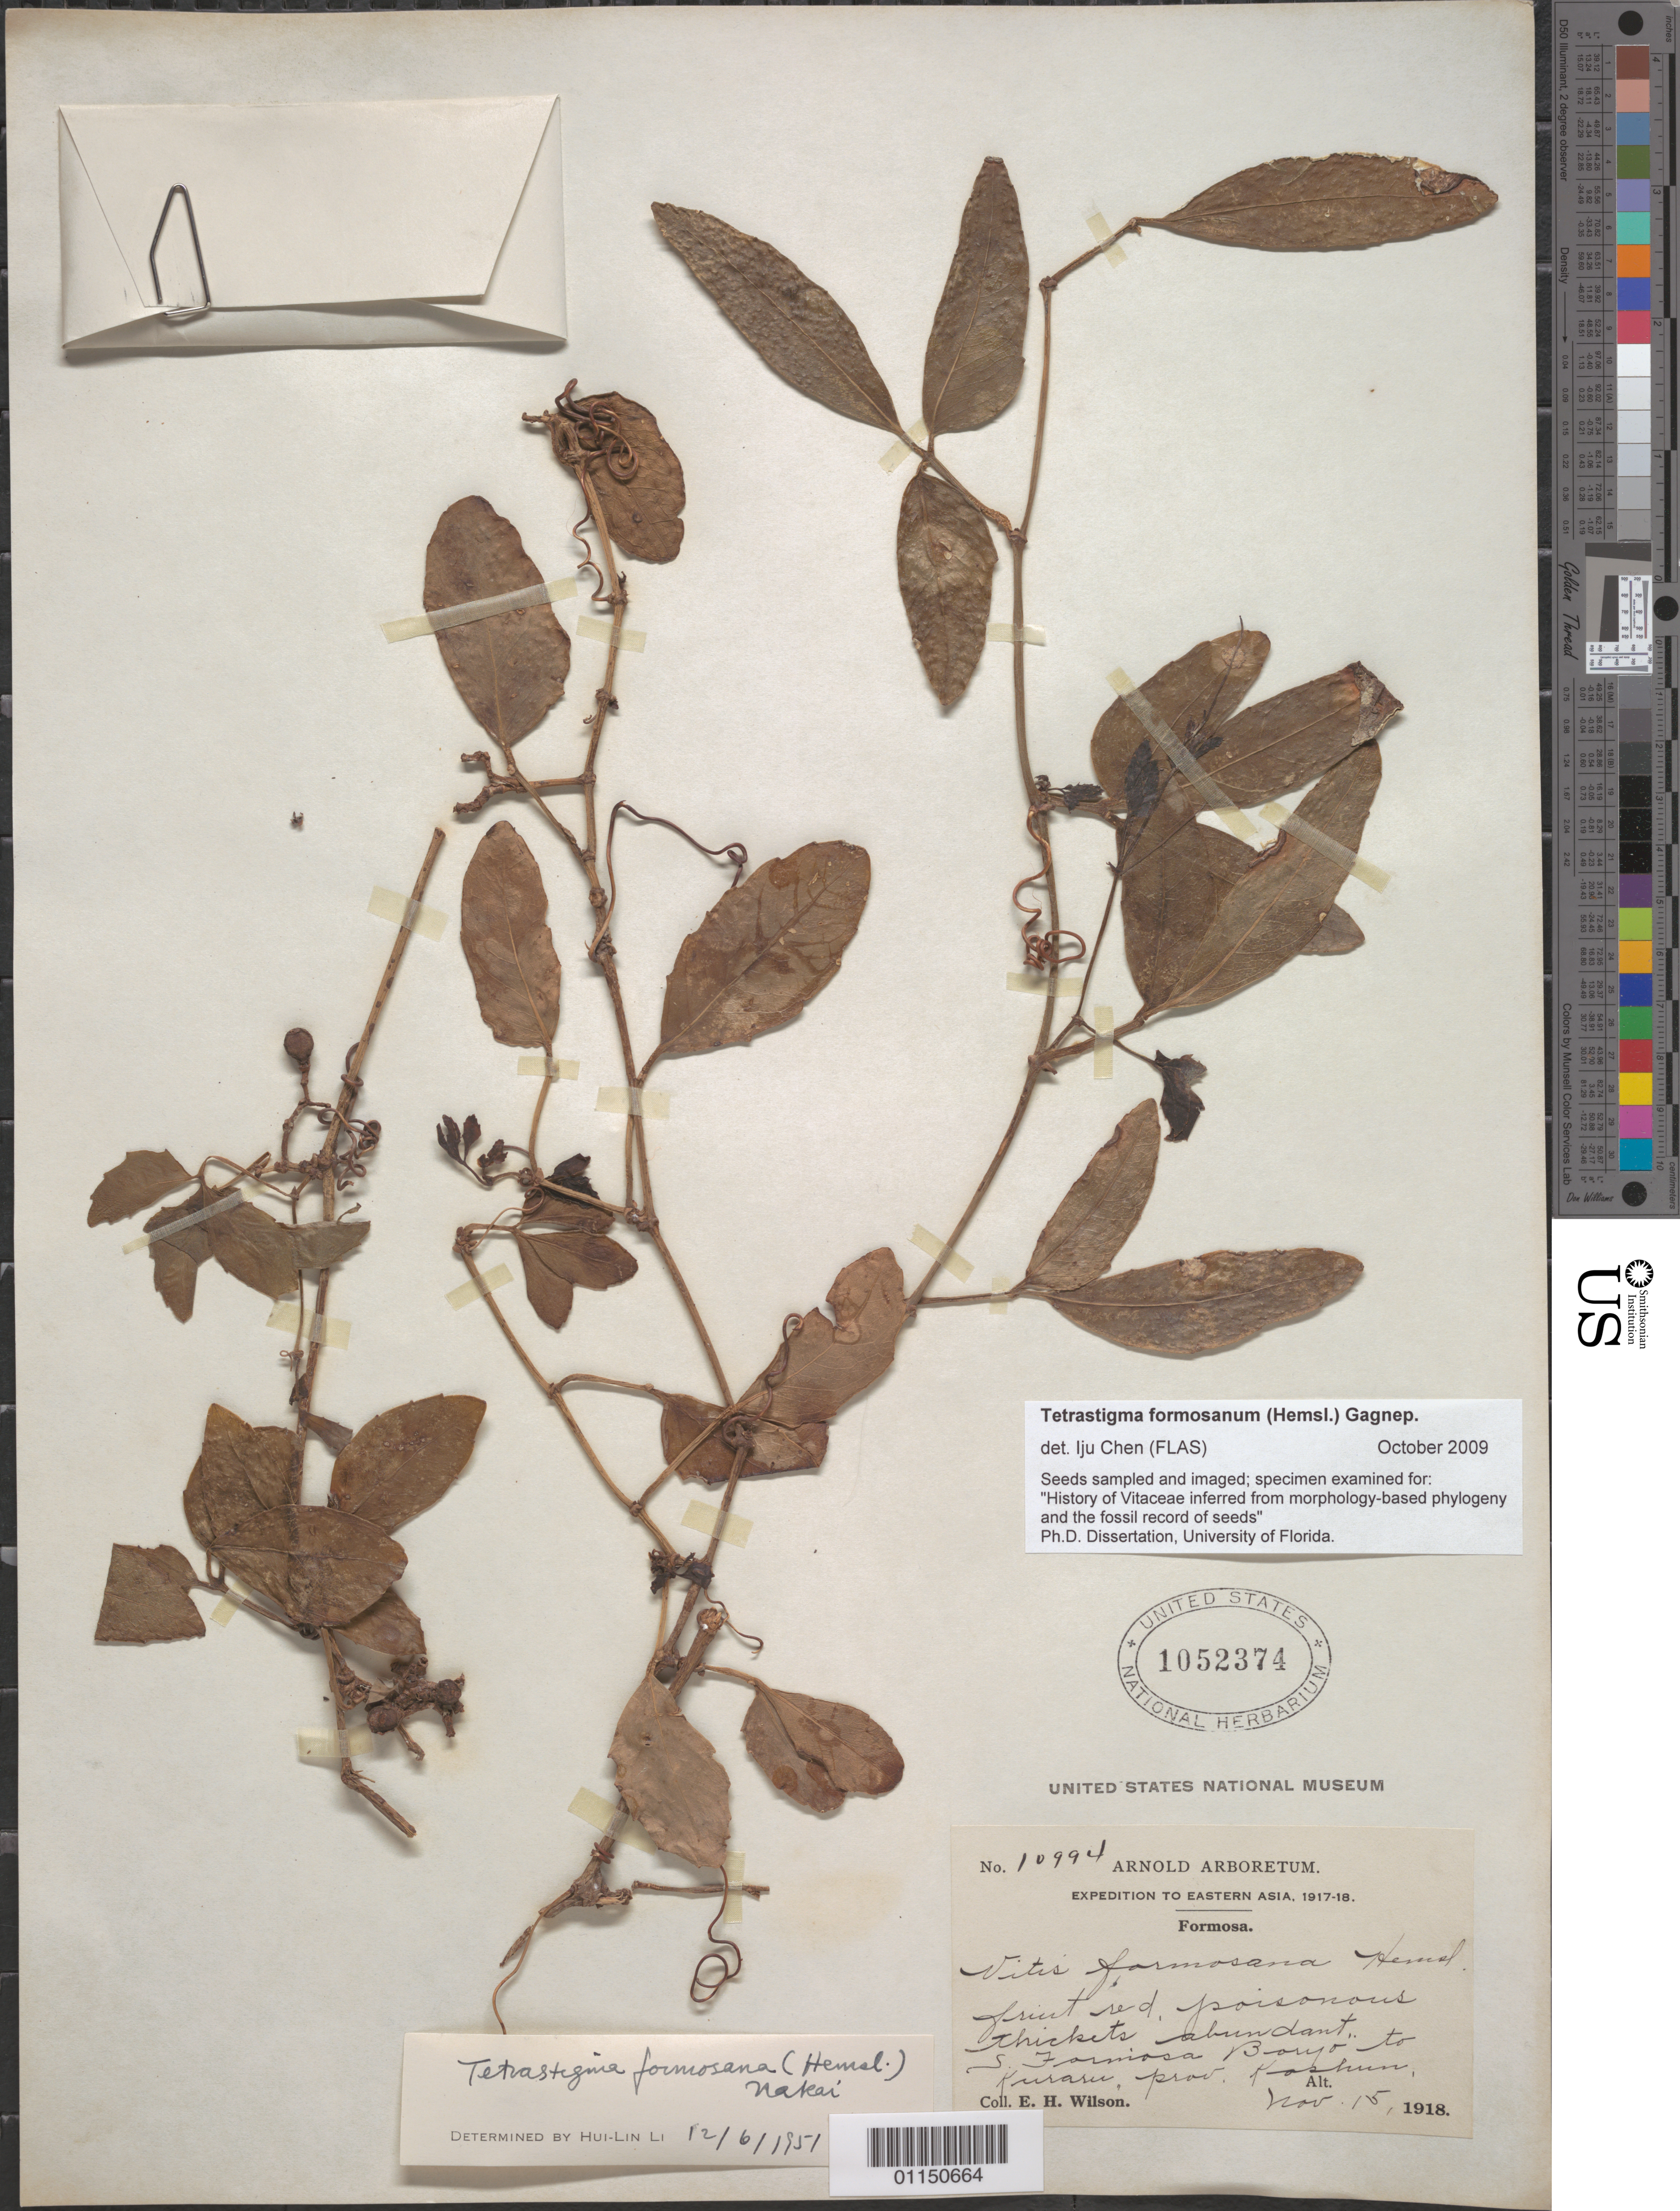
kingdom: Plantae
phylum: Tracheophyta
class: Magnoliopsida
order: Vitales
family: Vitaceae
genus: Tetrastigma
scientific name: Tetrastigma formosanum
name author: (Hemsl.) Gagnep.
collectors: E. H. Wilson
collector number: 10994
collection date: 1918-11-15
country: Taiwan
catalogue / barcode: US 1052374